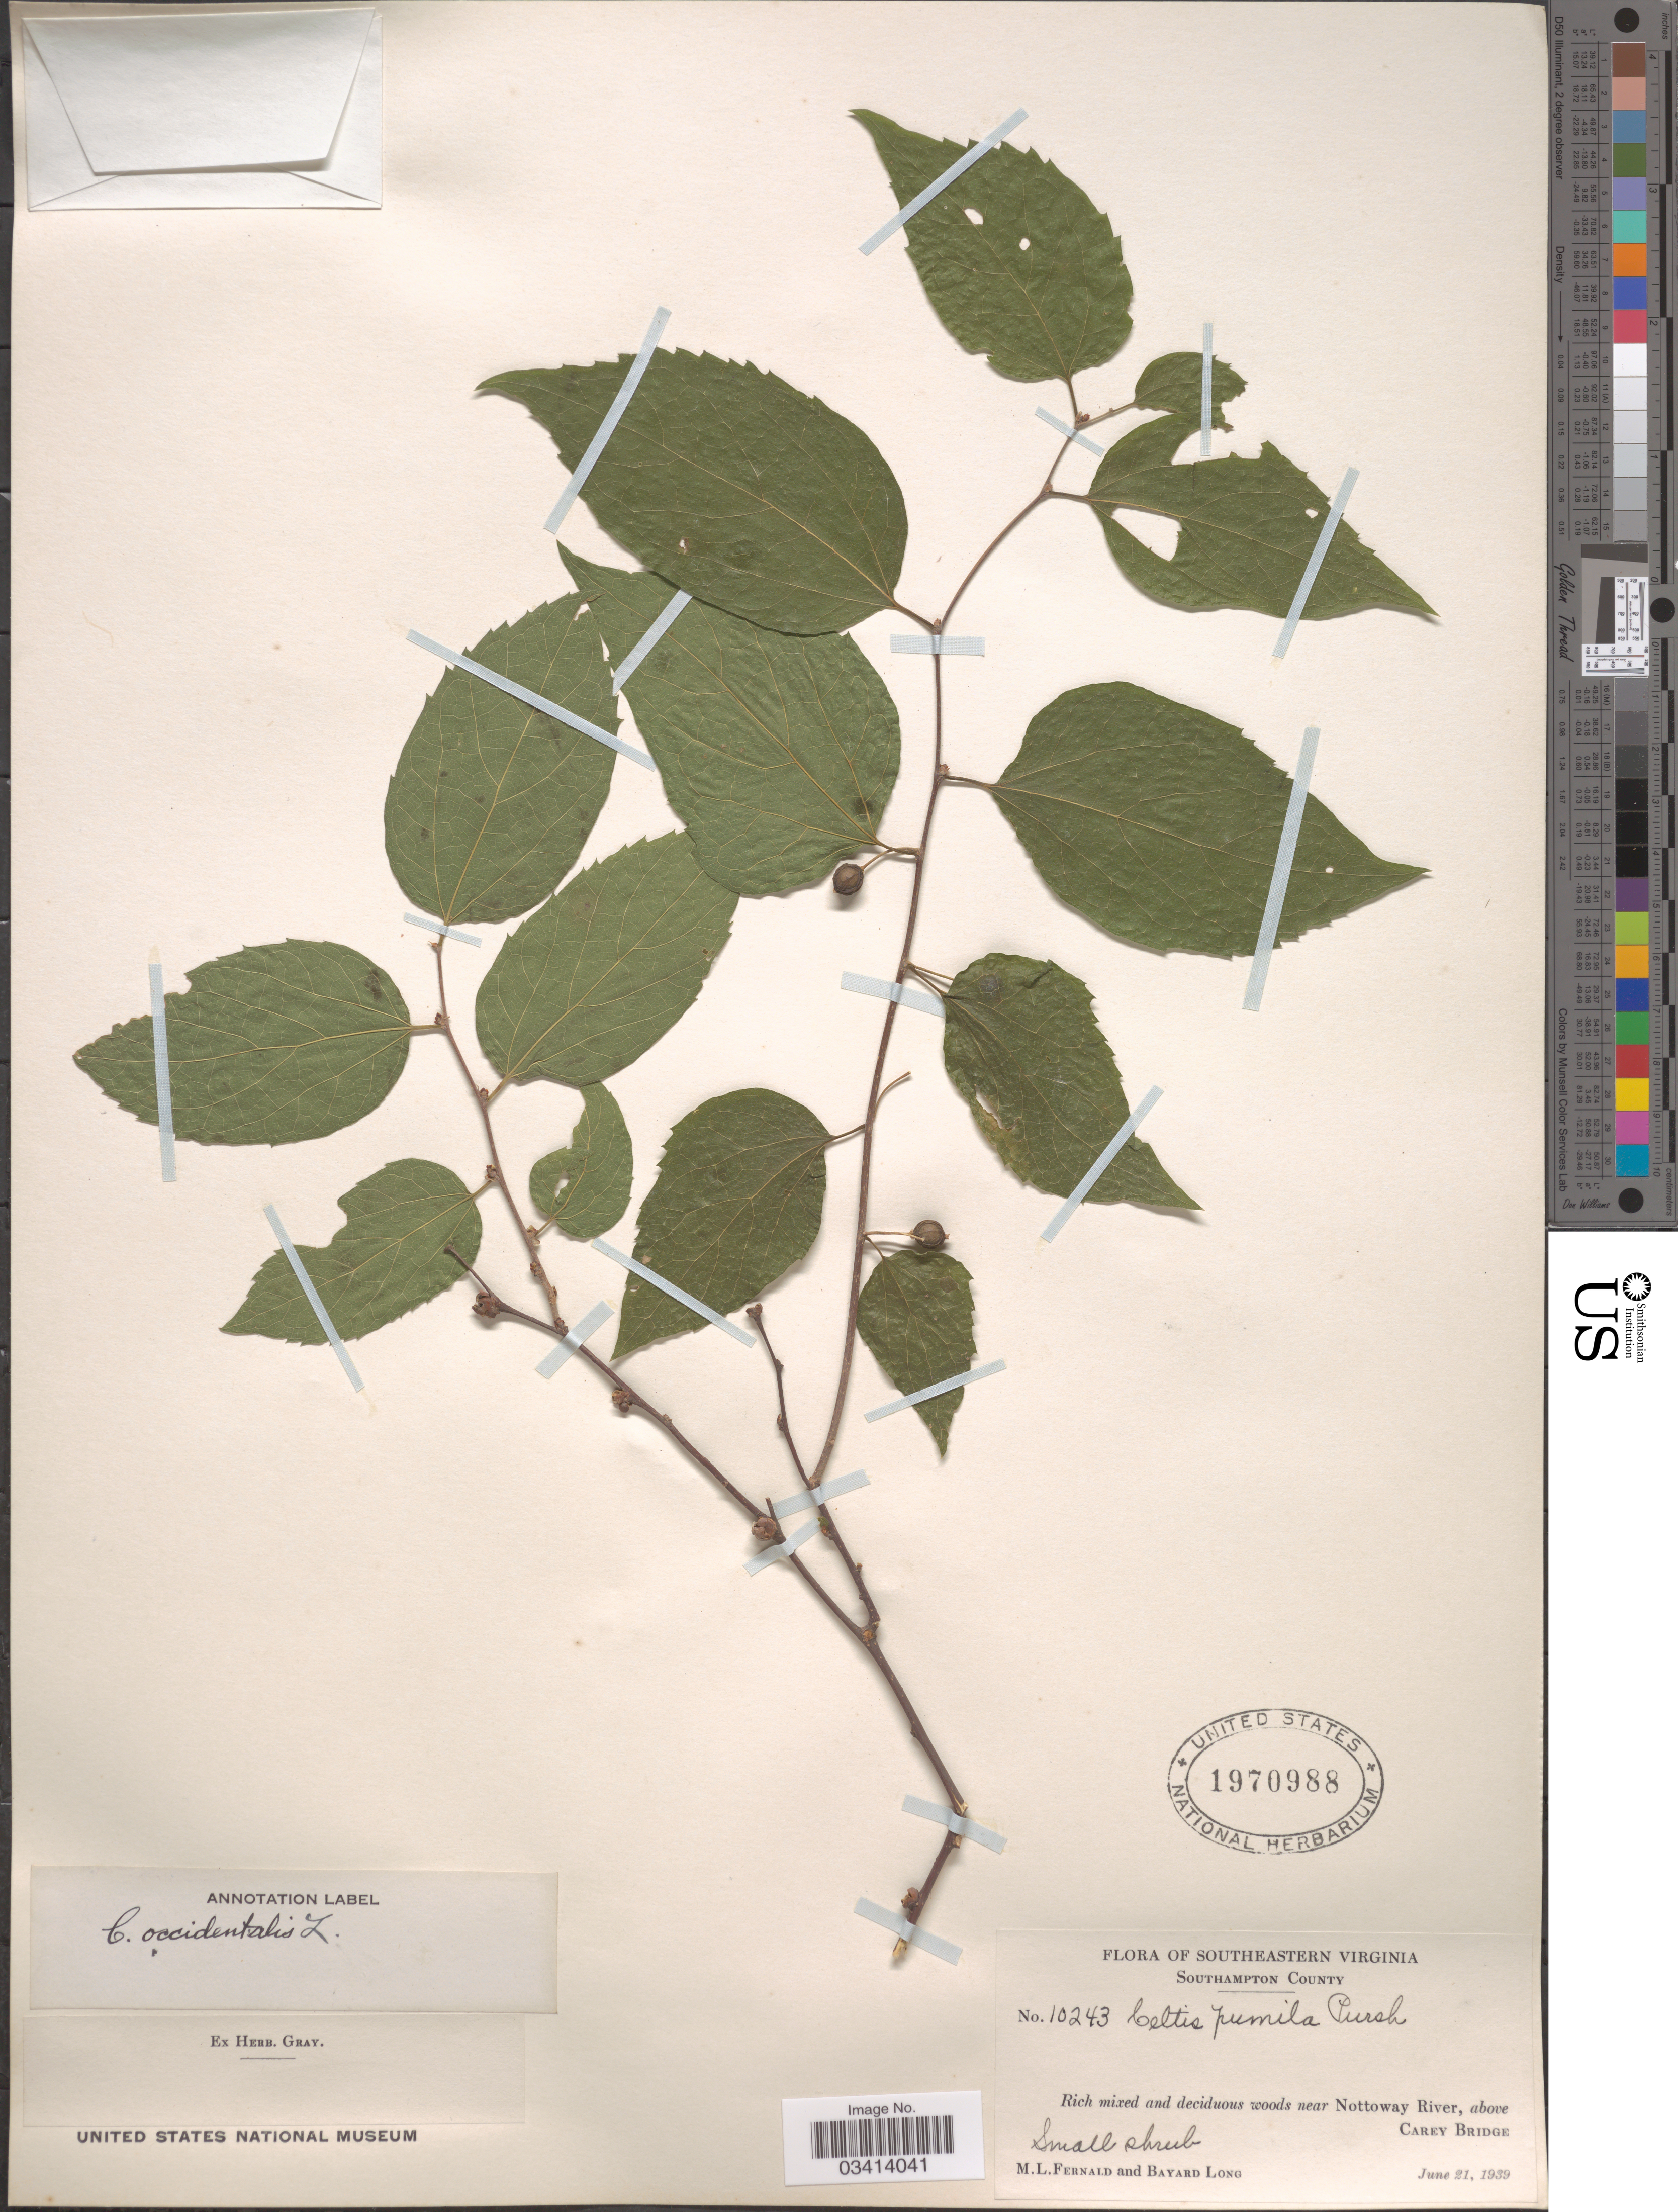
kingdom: Plantae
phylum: Tracheophyta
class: Magnoliopsida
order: Rosales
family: Cannabaceae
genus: Celtis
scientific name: Celtis occidentalis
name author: L.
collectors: M. L. Fernald & B. Long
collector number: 10243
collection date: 1939-06-21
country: United States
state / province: Virginia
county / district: Southampton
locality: Southeastern Virginia. Southampton County. Near Nottoway River, above Carey Bridge.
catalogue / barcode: US 1970988